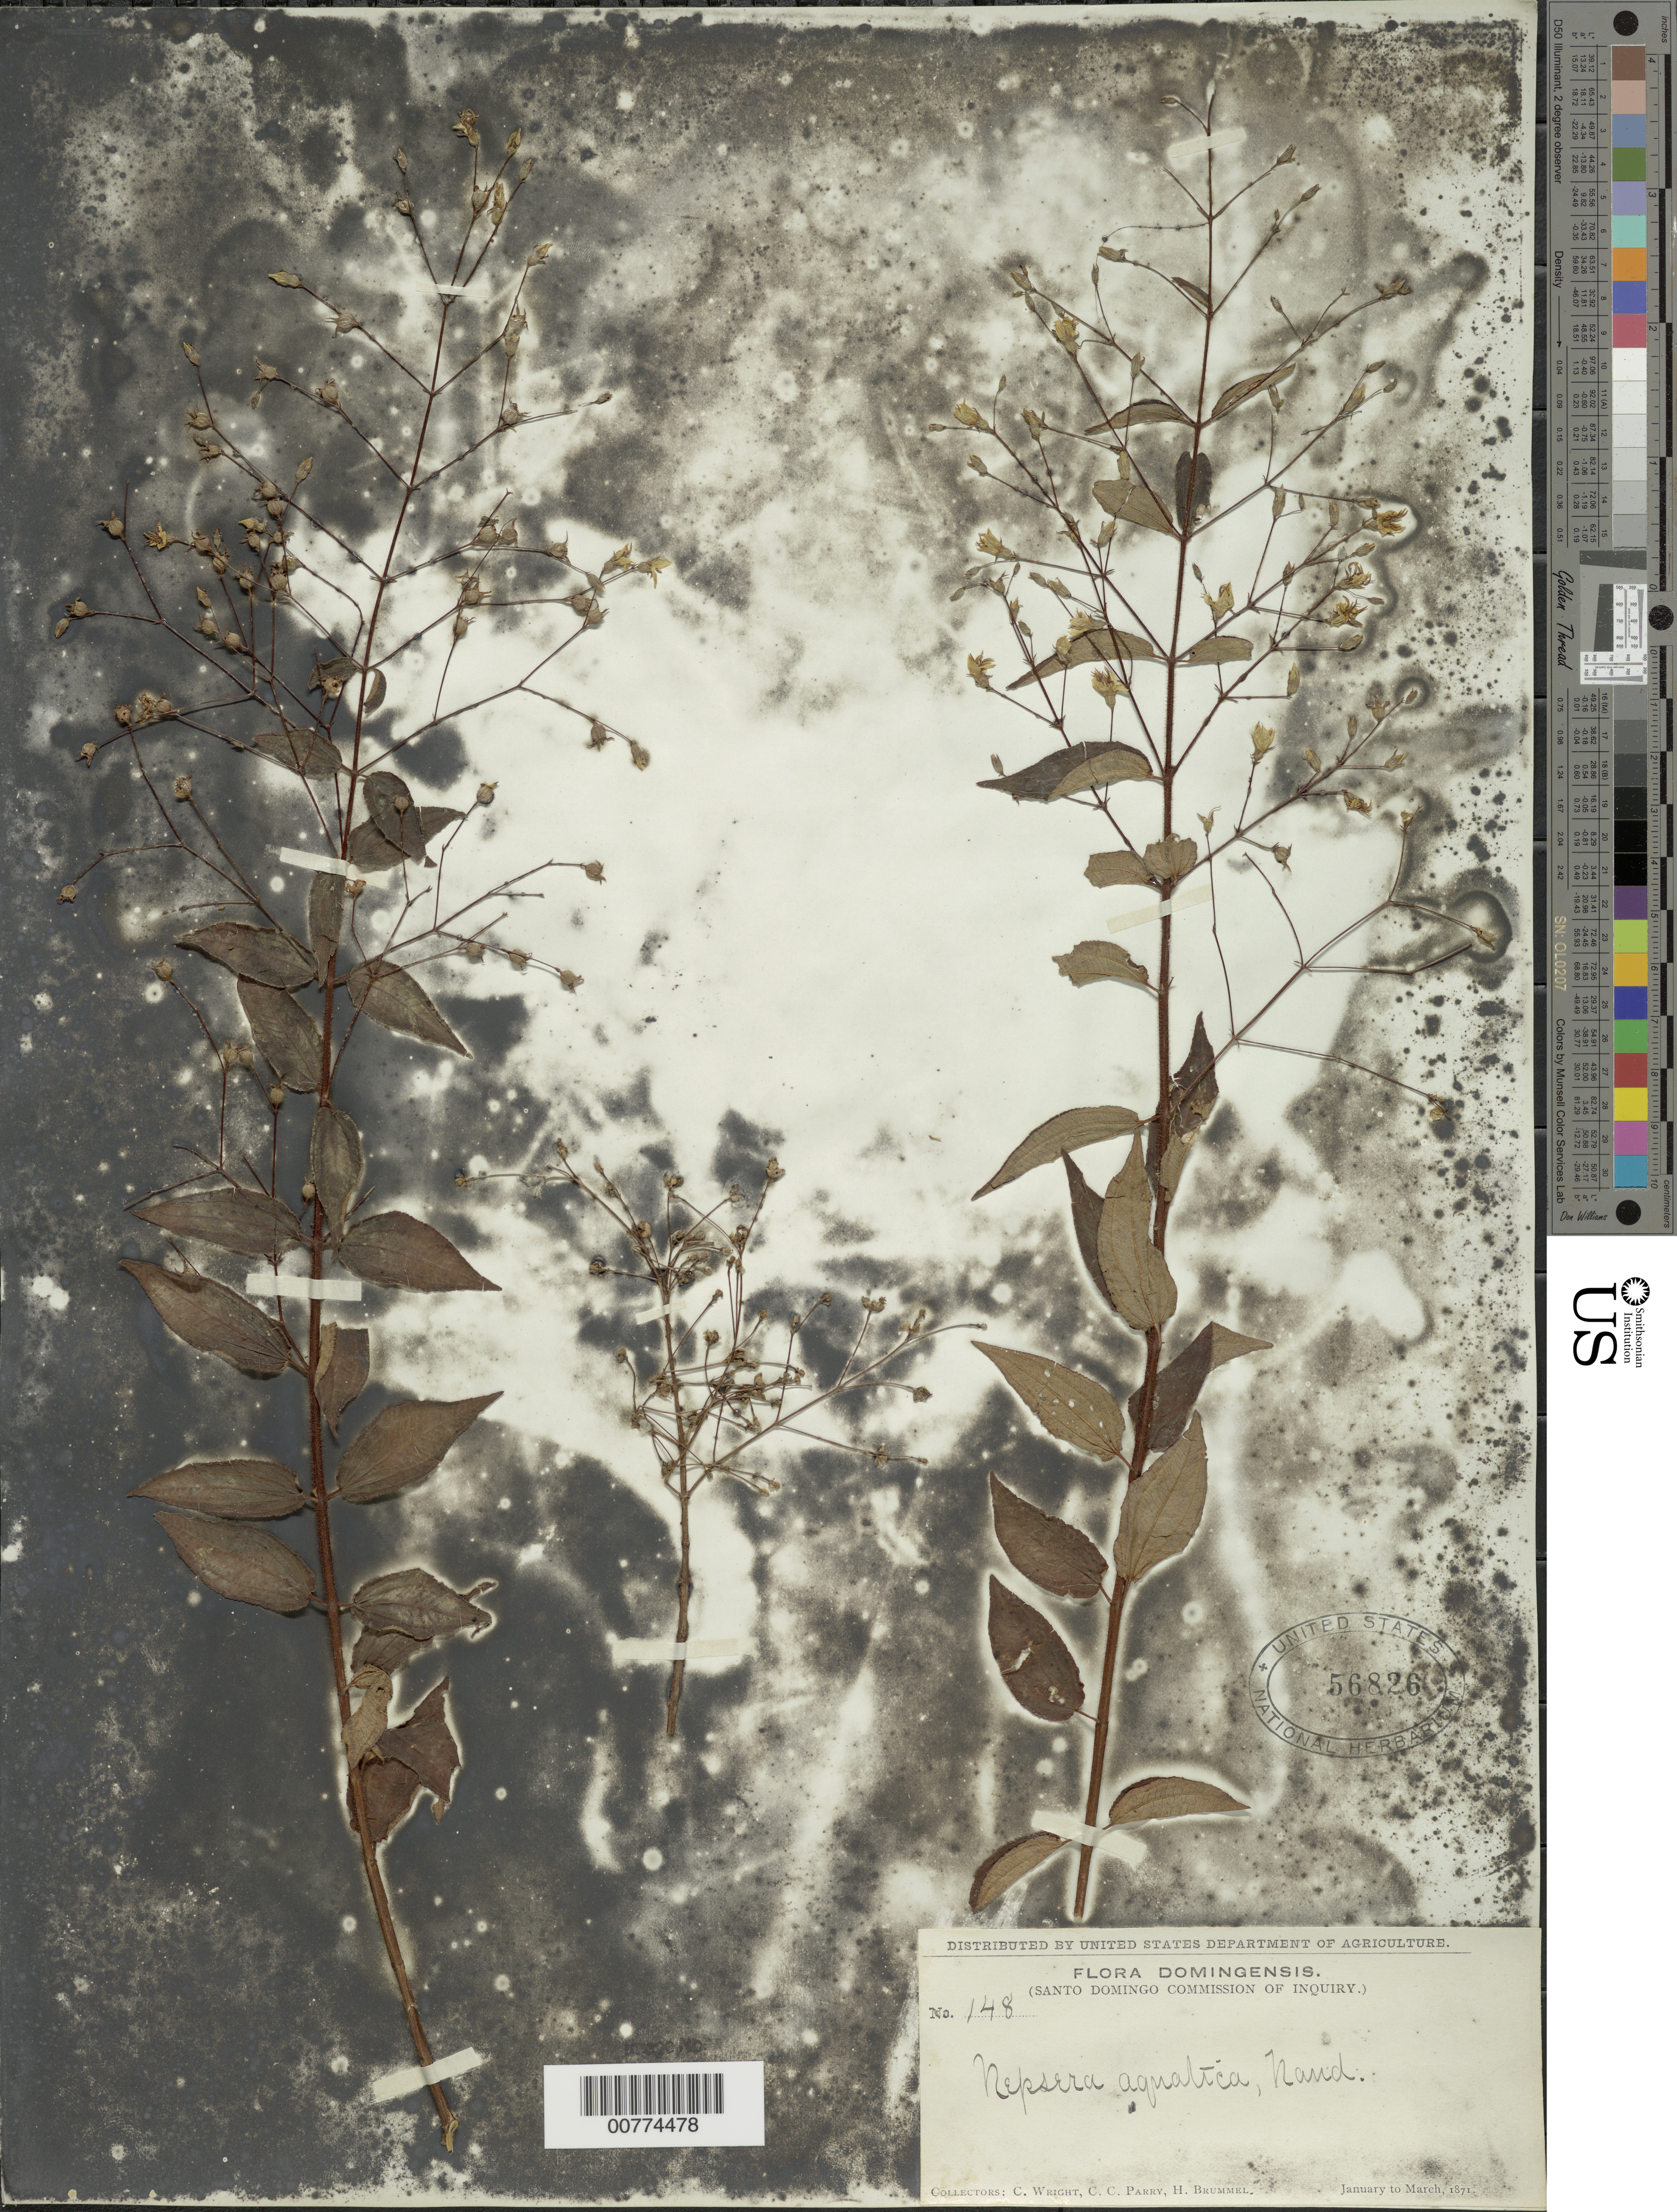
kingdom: Plantae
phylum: Tracheophyta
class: Magnoliopsida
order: Myrtales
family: Melastomataceae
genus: Nepsera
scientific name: Nepsera aquatica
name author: (Aubl.) Naudin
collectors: C. Wright, C. C. Parry & H. Brummel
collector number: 148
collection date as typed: Jan 1871 to -- Mar 1871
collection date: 1871-01/1871-03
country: Dominican Republic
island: Hispaniola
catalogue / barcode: US 56826